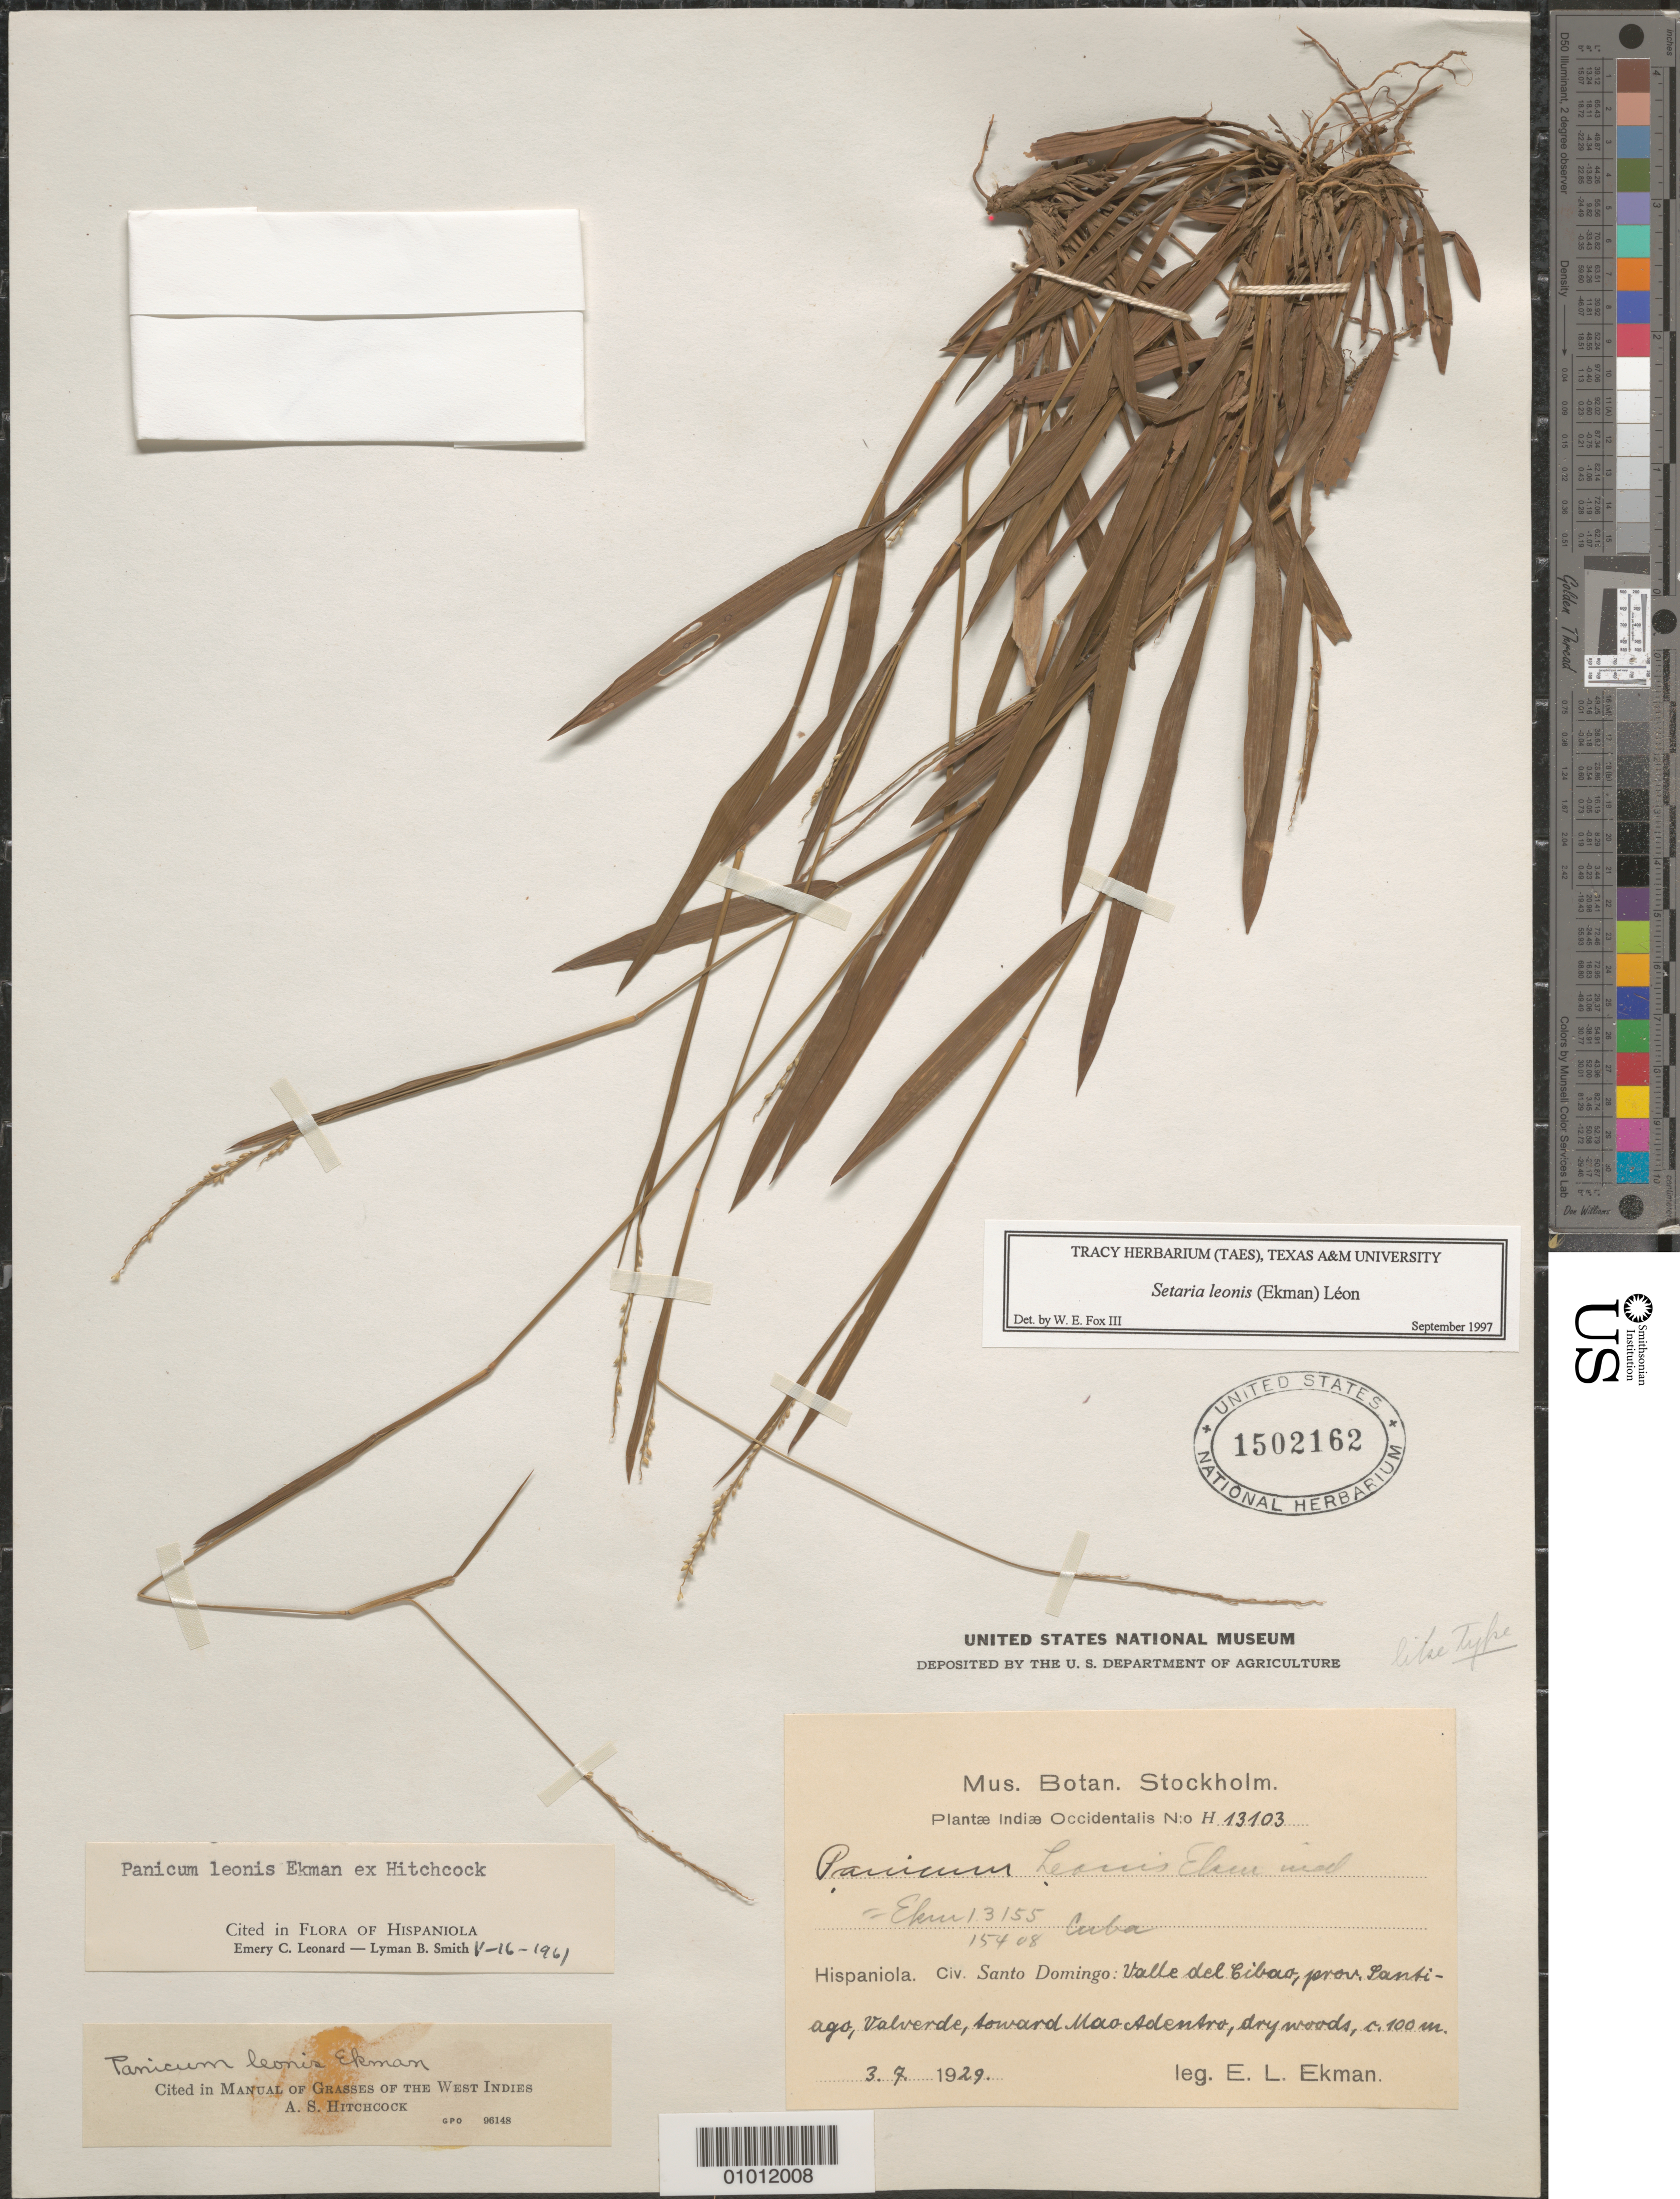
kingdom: Plantae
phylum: Tracheophyta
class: Liliopsida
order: Poales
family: Poaceae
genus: Setaria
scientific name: Setaria leonis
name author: (Ekman) León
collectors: E. L. Ekman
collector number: H 13103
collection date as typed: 03 Jul 1929 or 07 Mar 1929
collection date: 1929-03-07 or 1929-07-03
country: Dominican Republic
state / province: Distrito Nacional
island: Hispaniola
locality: Valle del Cibao , prov. Santiago, Valverde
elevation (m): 100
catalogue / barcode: US 1502162